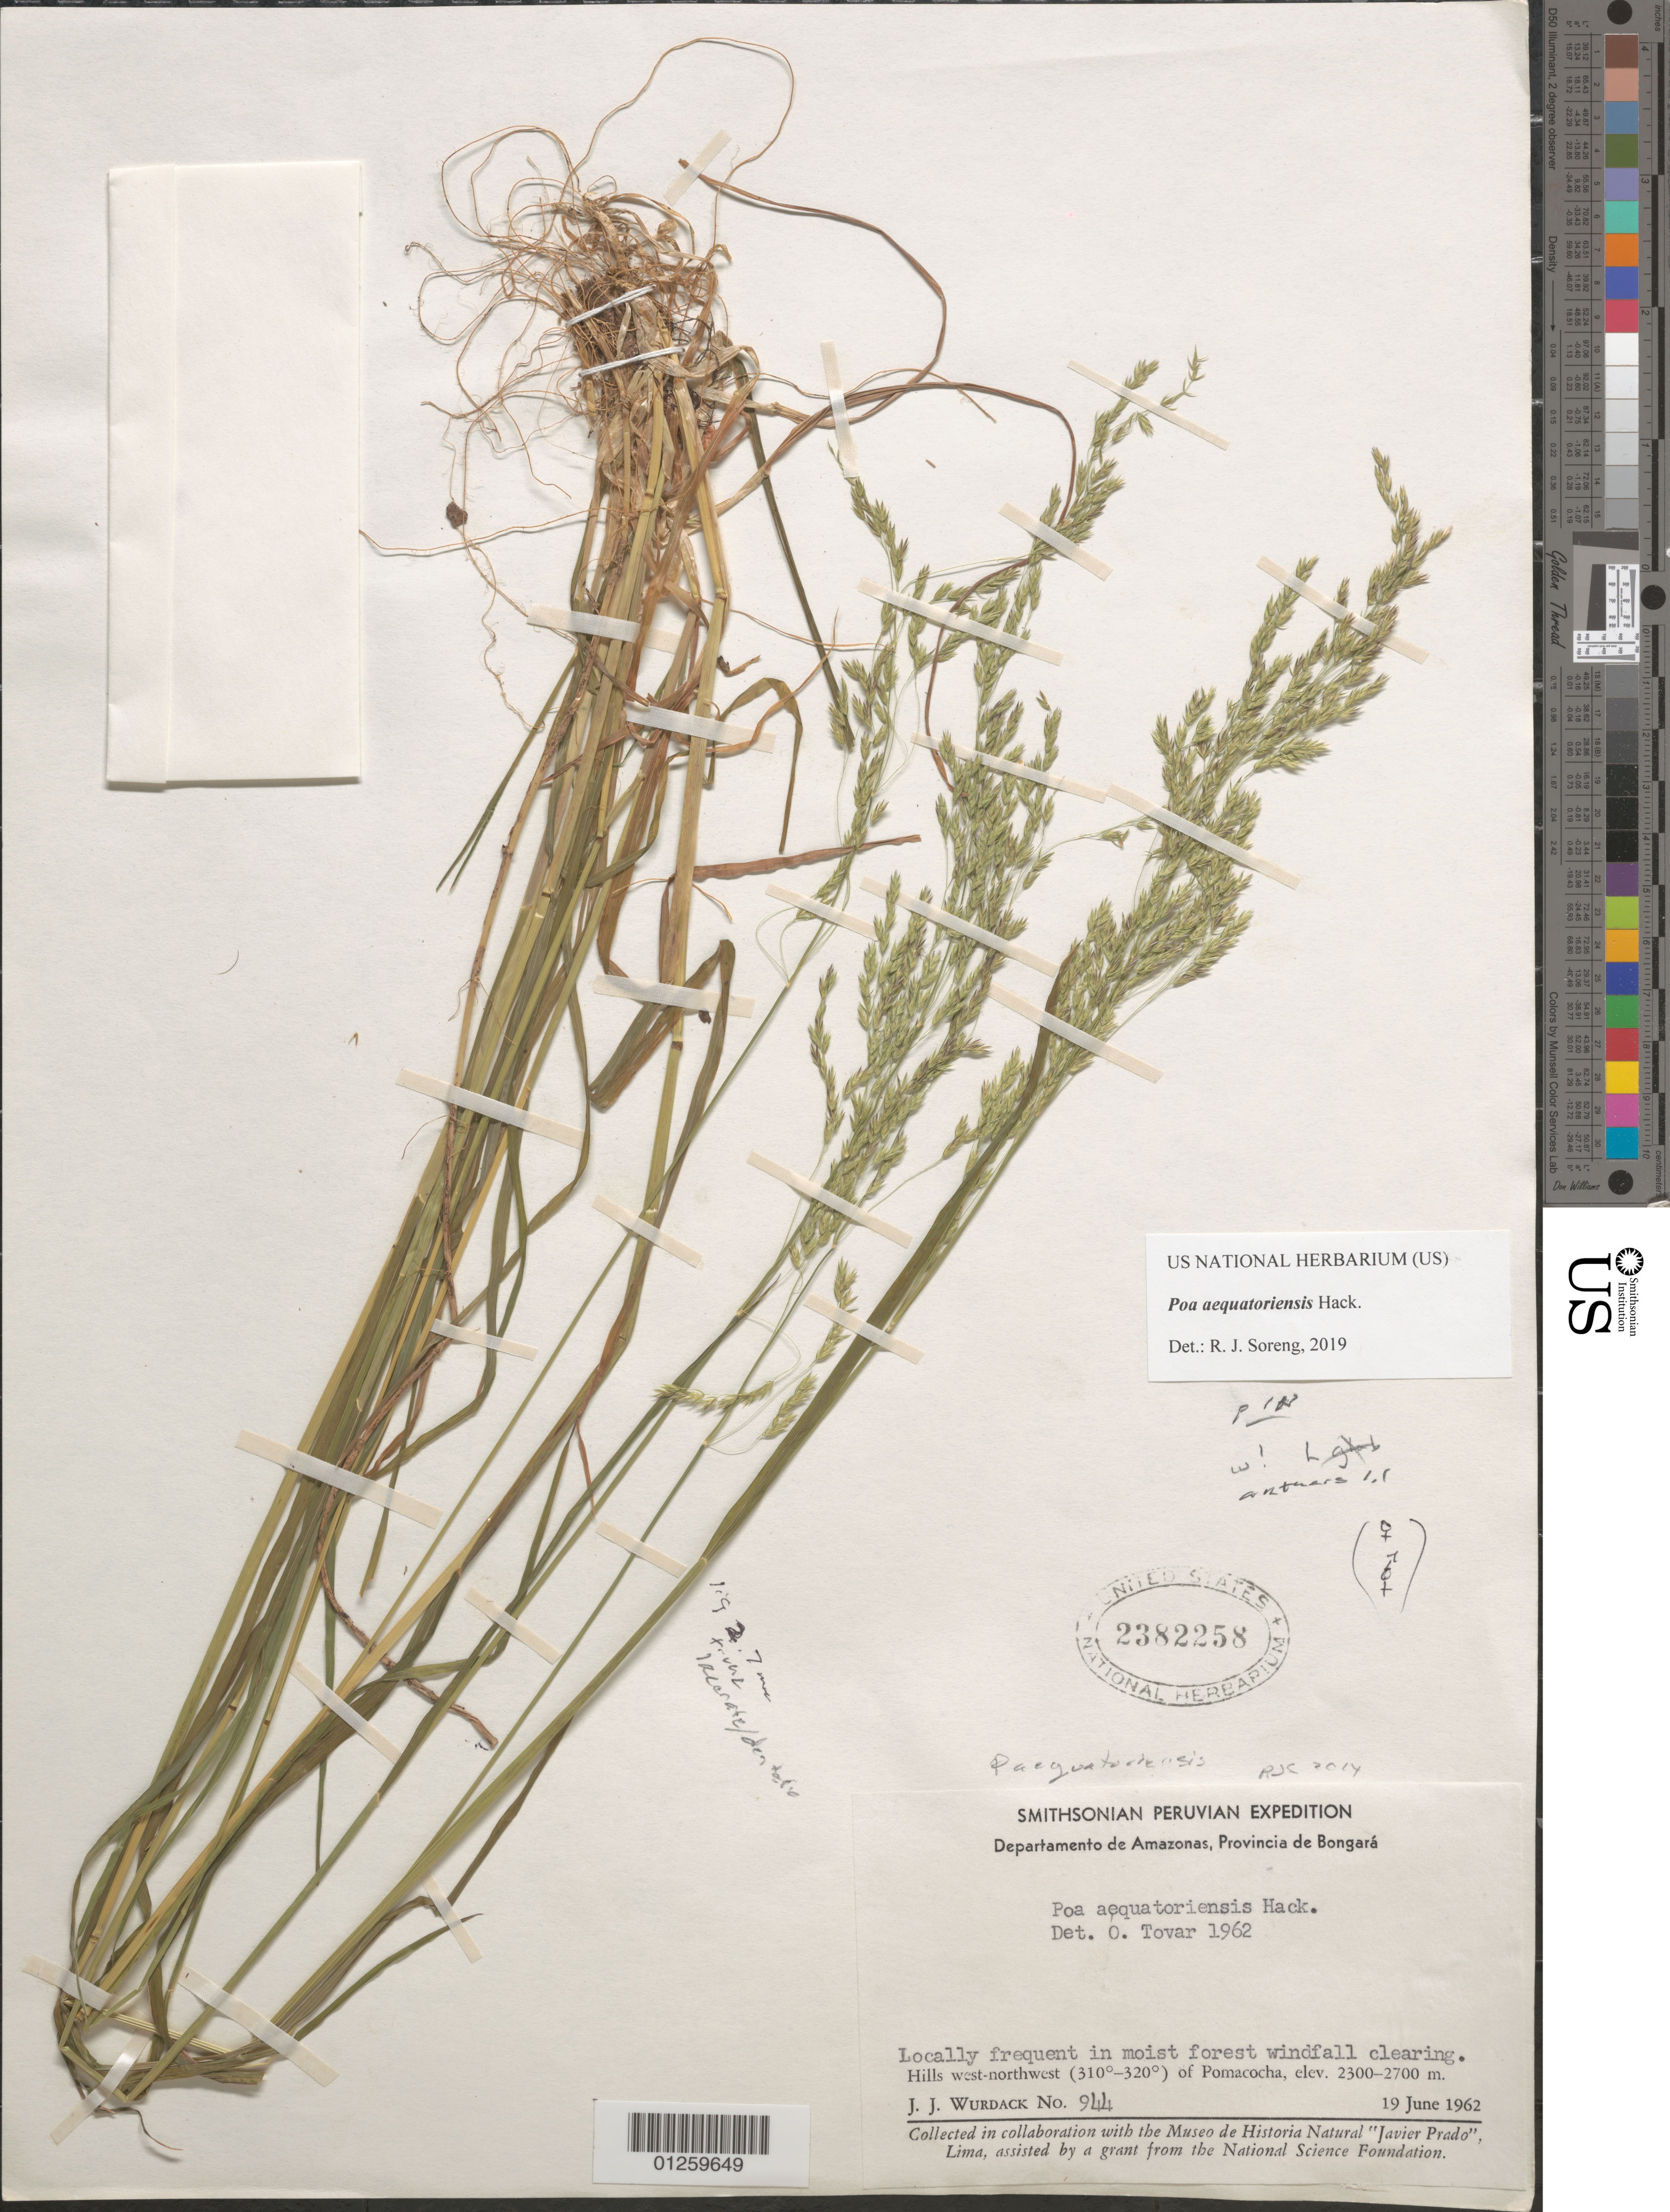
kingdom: Plantae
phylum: Tracheophyta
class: Liliopsida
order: Poales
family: Poaceae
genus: Poa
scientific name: Poa aequatoriensis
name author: Hack.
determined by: Soreng, Robert J., Research Associate (BOT), Smithsonian Institution - National Museum of Natural History (UNITED STATES)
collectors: J. J. Wurdack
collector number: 944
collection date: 1962-06-19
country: Peru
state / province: Amazonas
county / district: Bongará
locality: Hills west-northwest (310-320) of Pomacocha.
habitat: Locally frequent in moist forest windfall clearing.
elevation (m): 2300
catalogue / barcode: US 2382258